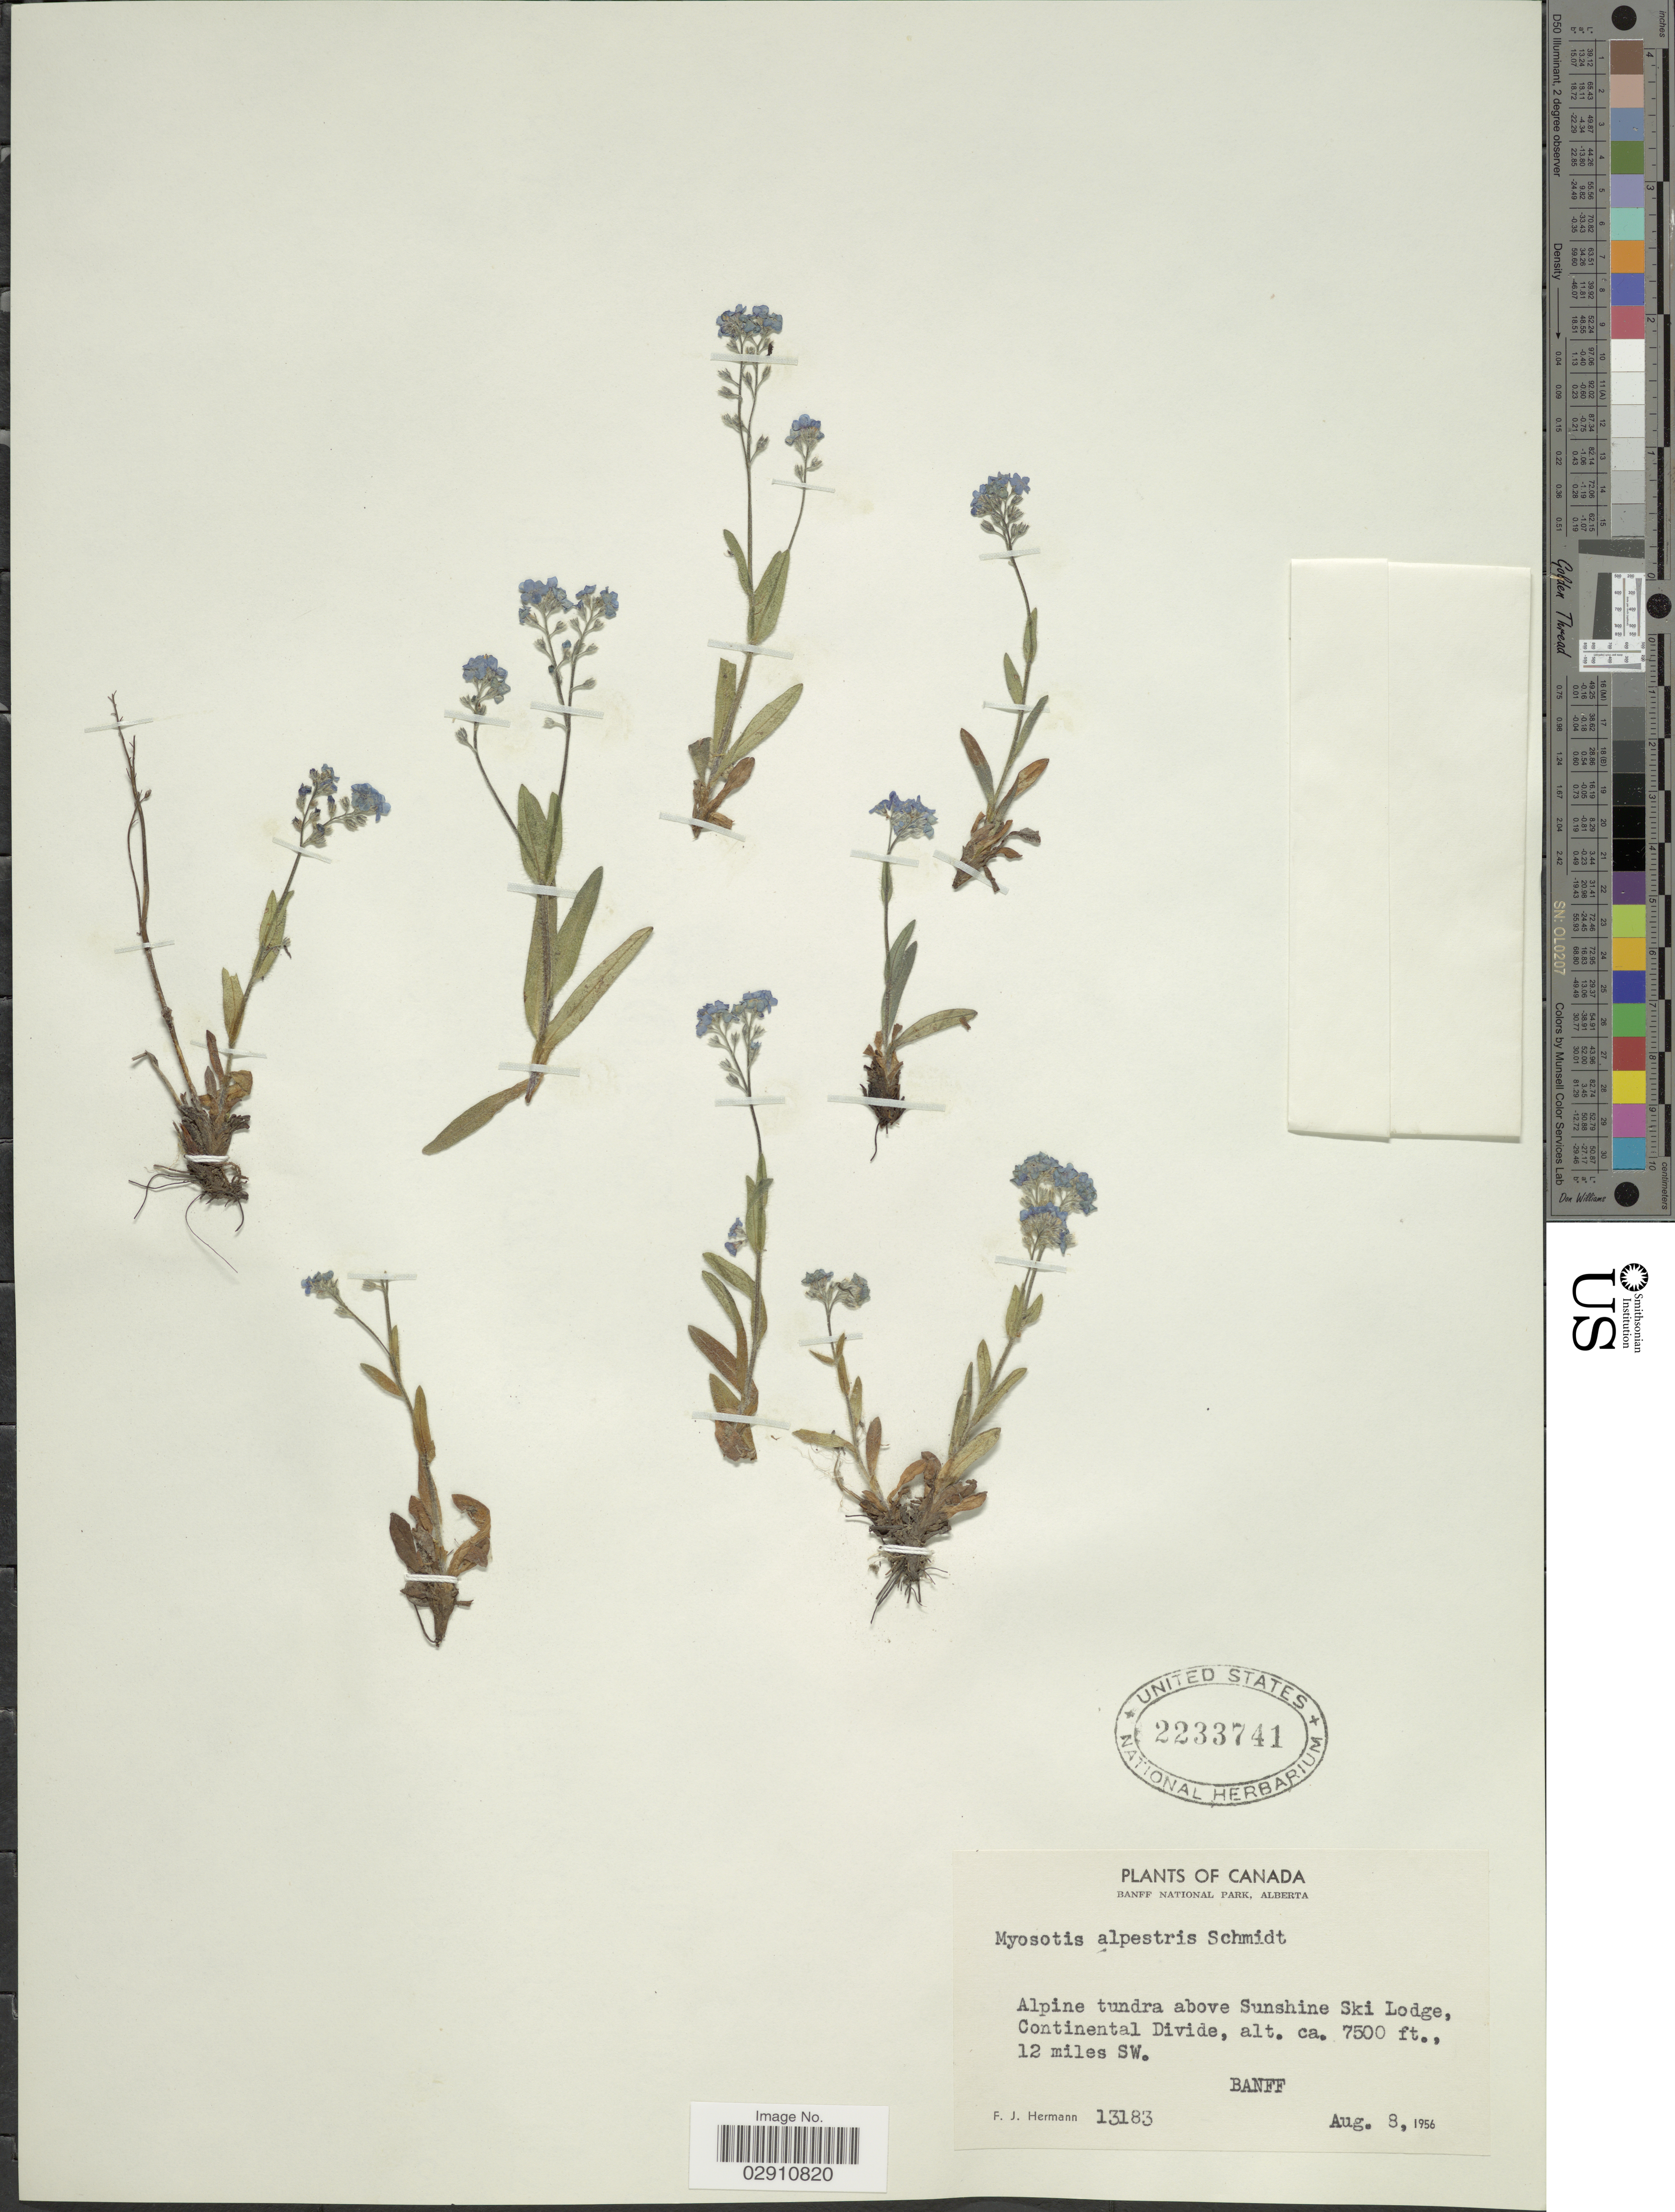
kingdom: Plantae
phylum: Tracheophyta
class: Magnoliopsida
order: Boraginales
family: Boraginaceae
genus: Myosotis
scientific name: Myosotis alpestris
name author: F.W. Schmidt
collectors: F. J. Hermann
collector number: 13183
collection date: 1956-08-08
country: Canada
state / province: Alberta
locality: Banff National Park, Alberta. Alpine tundra above Sunshine Ski Lodge, Continental Divide, 12 miles SW. Banff.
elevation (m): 2286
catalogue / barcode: US 2233741